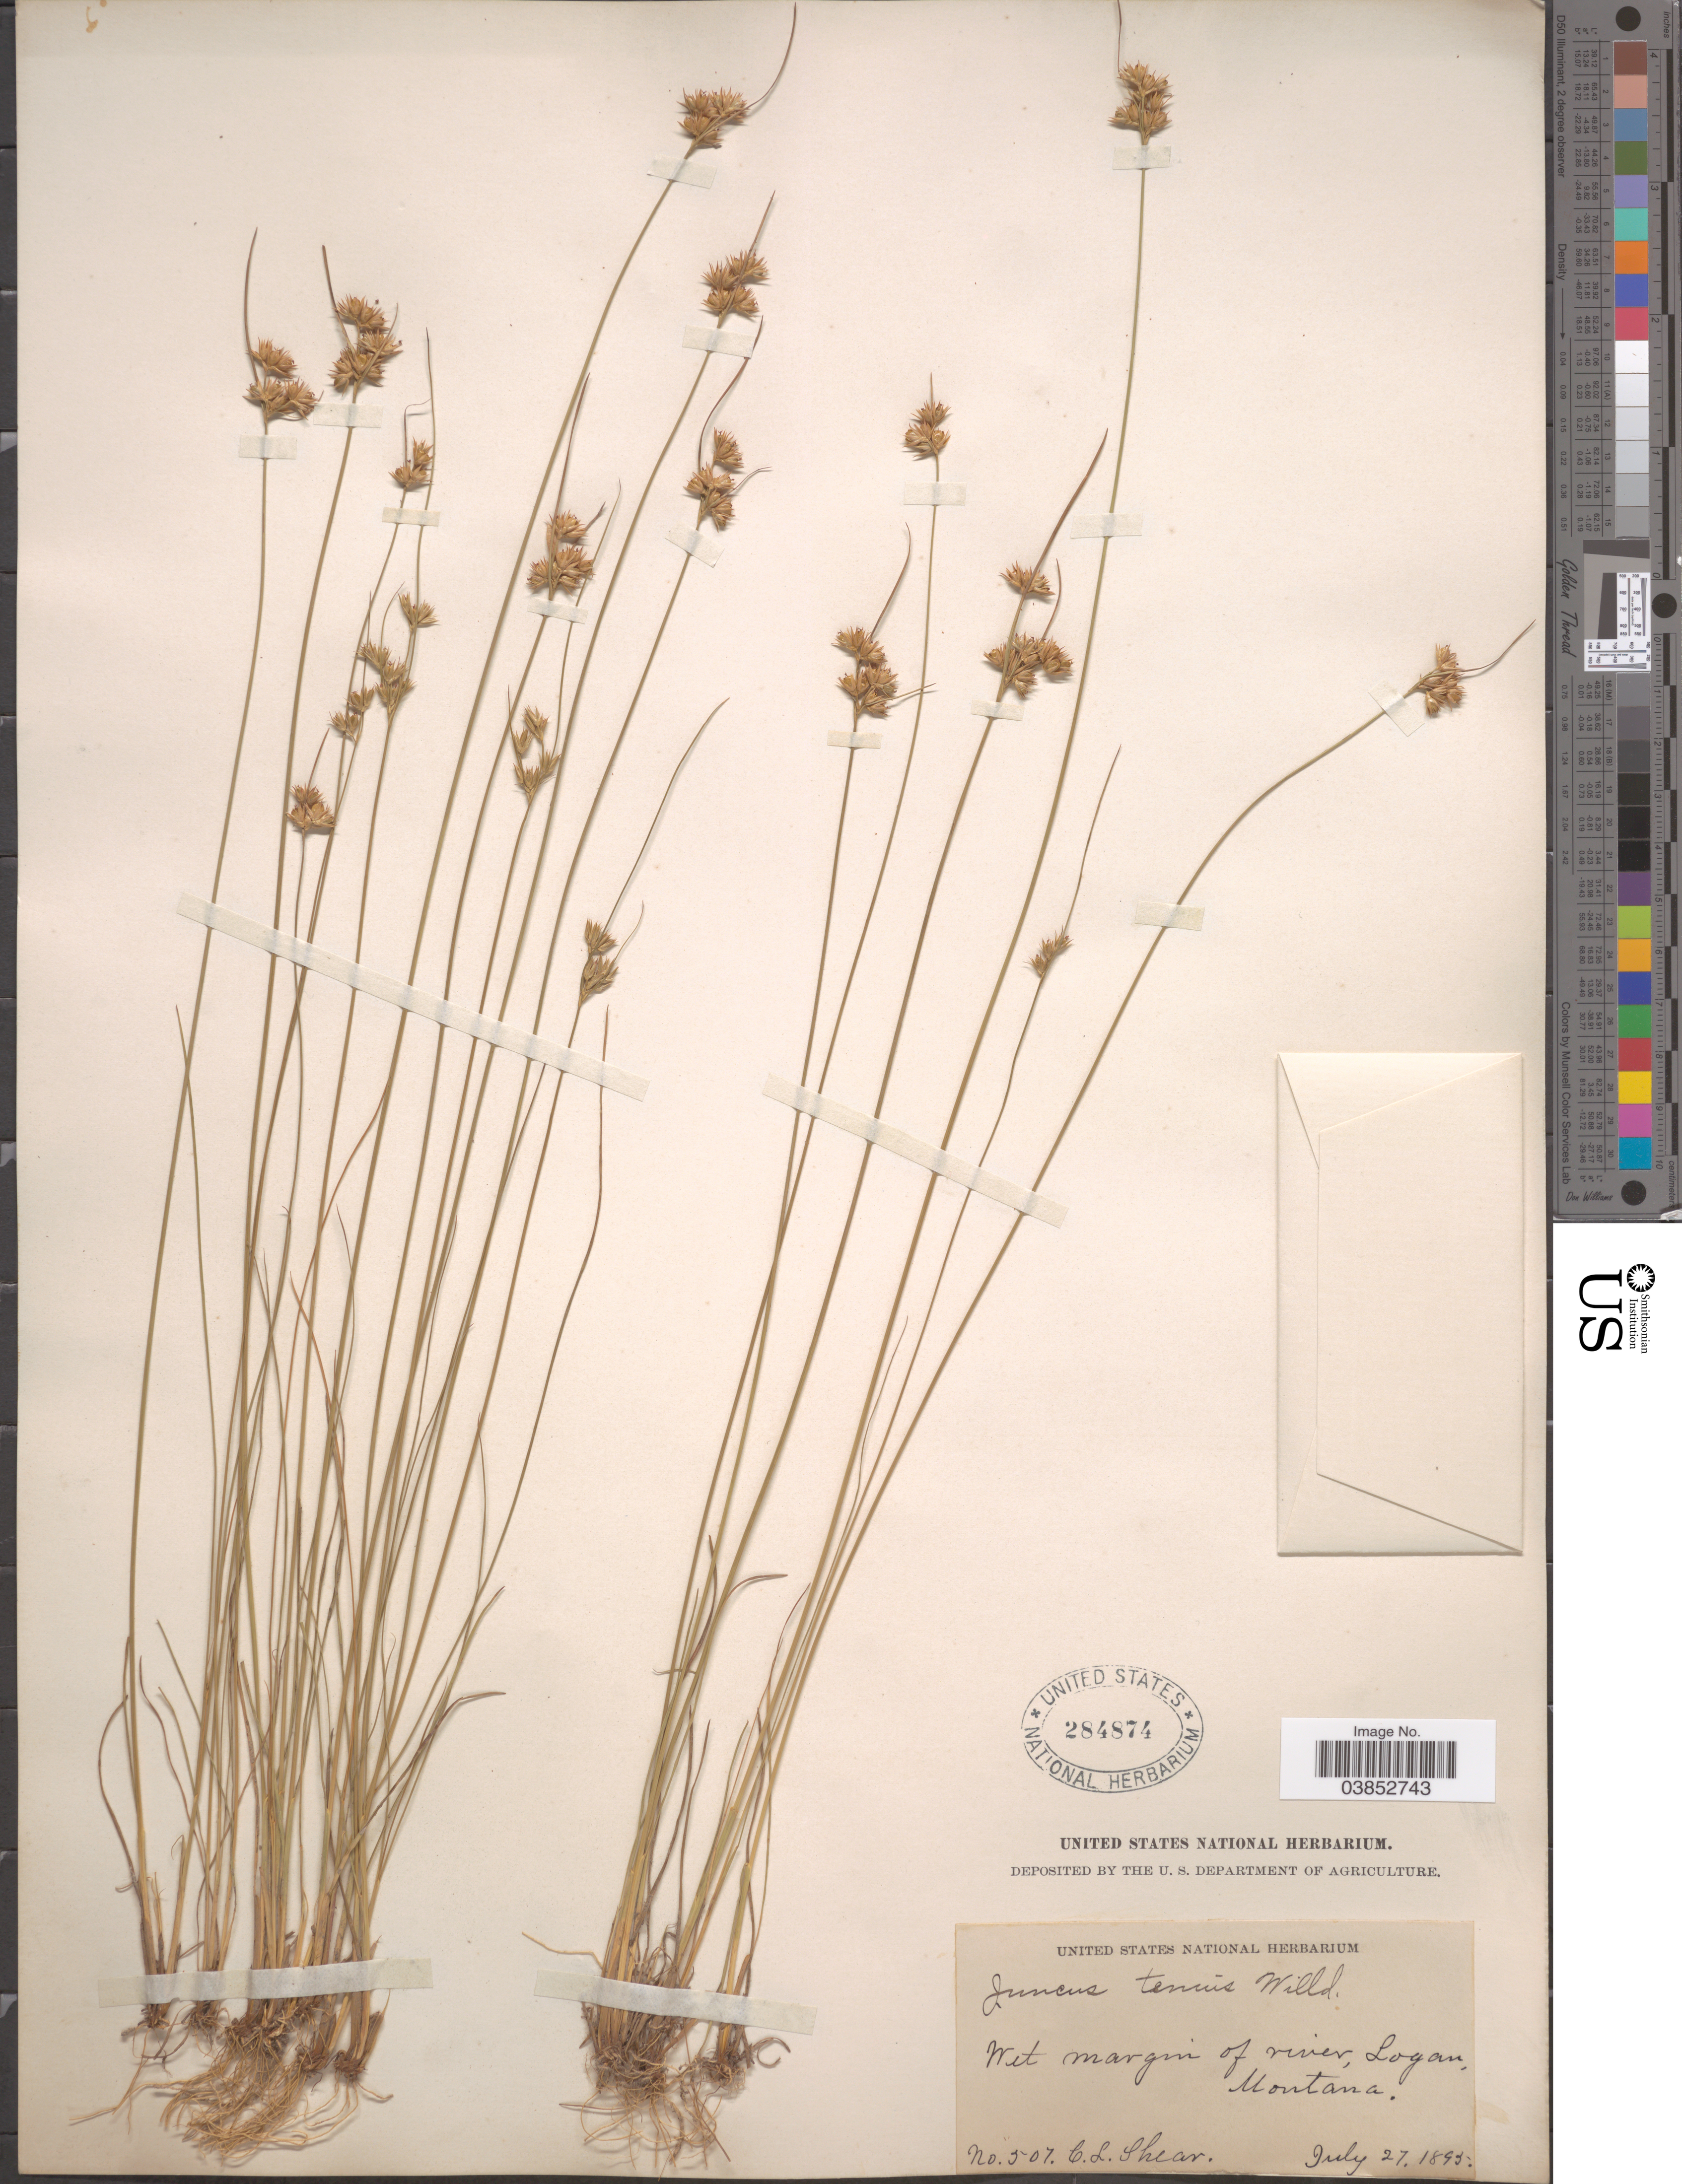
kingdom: Plantae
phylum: Tracheophyta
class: Liliopsida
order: Poales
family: Juncaceae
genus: Juncus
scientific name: Juncus dudleyi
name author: Wiegand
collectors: C. L. Shear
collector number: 507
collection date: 1895-07-27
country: United States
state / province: Montana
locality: Logan.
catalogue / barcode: US 284874